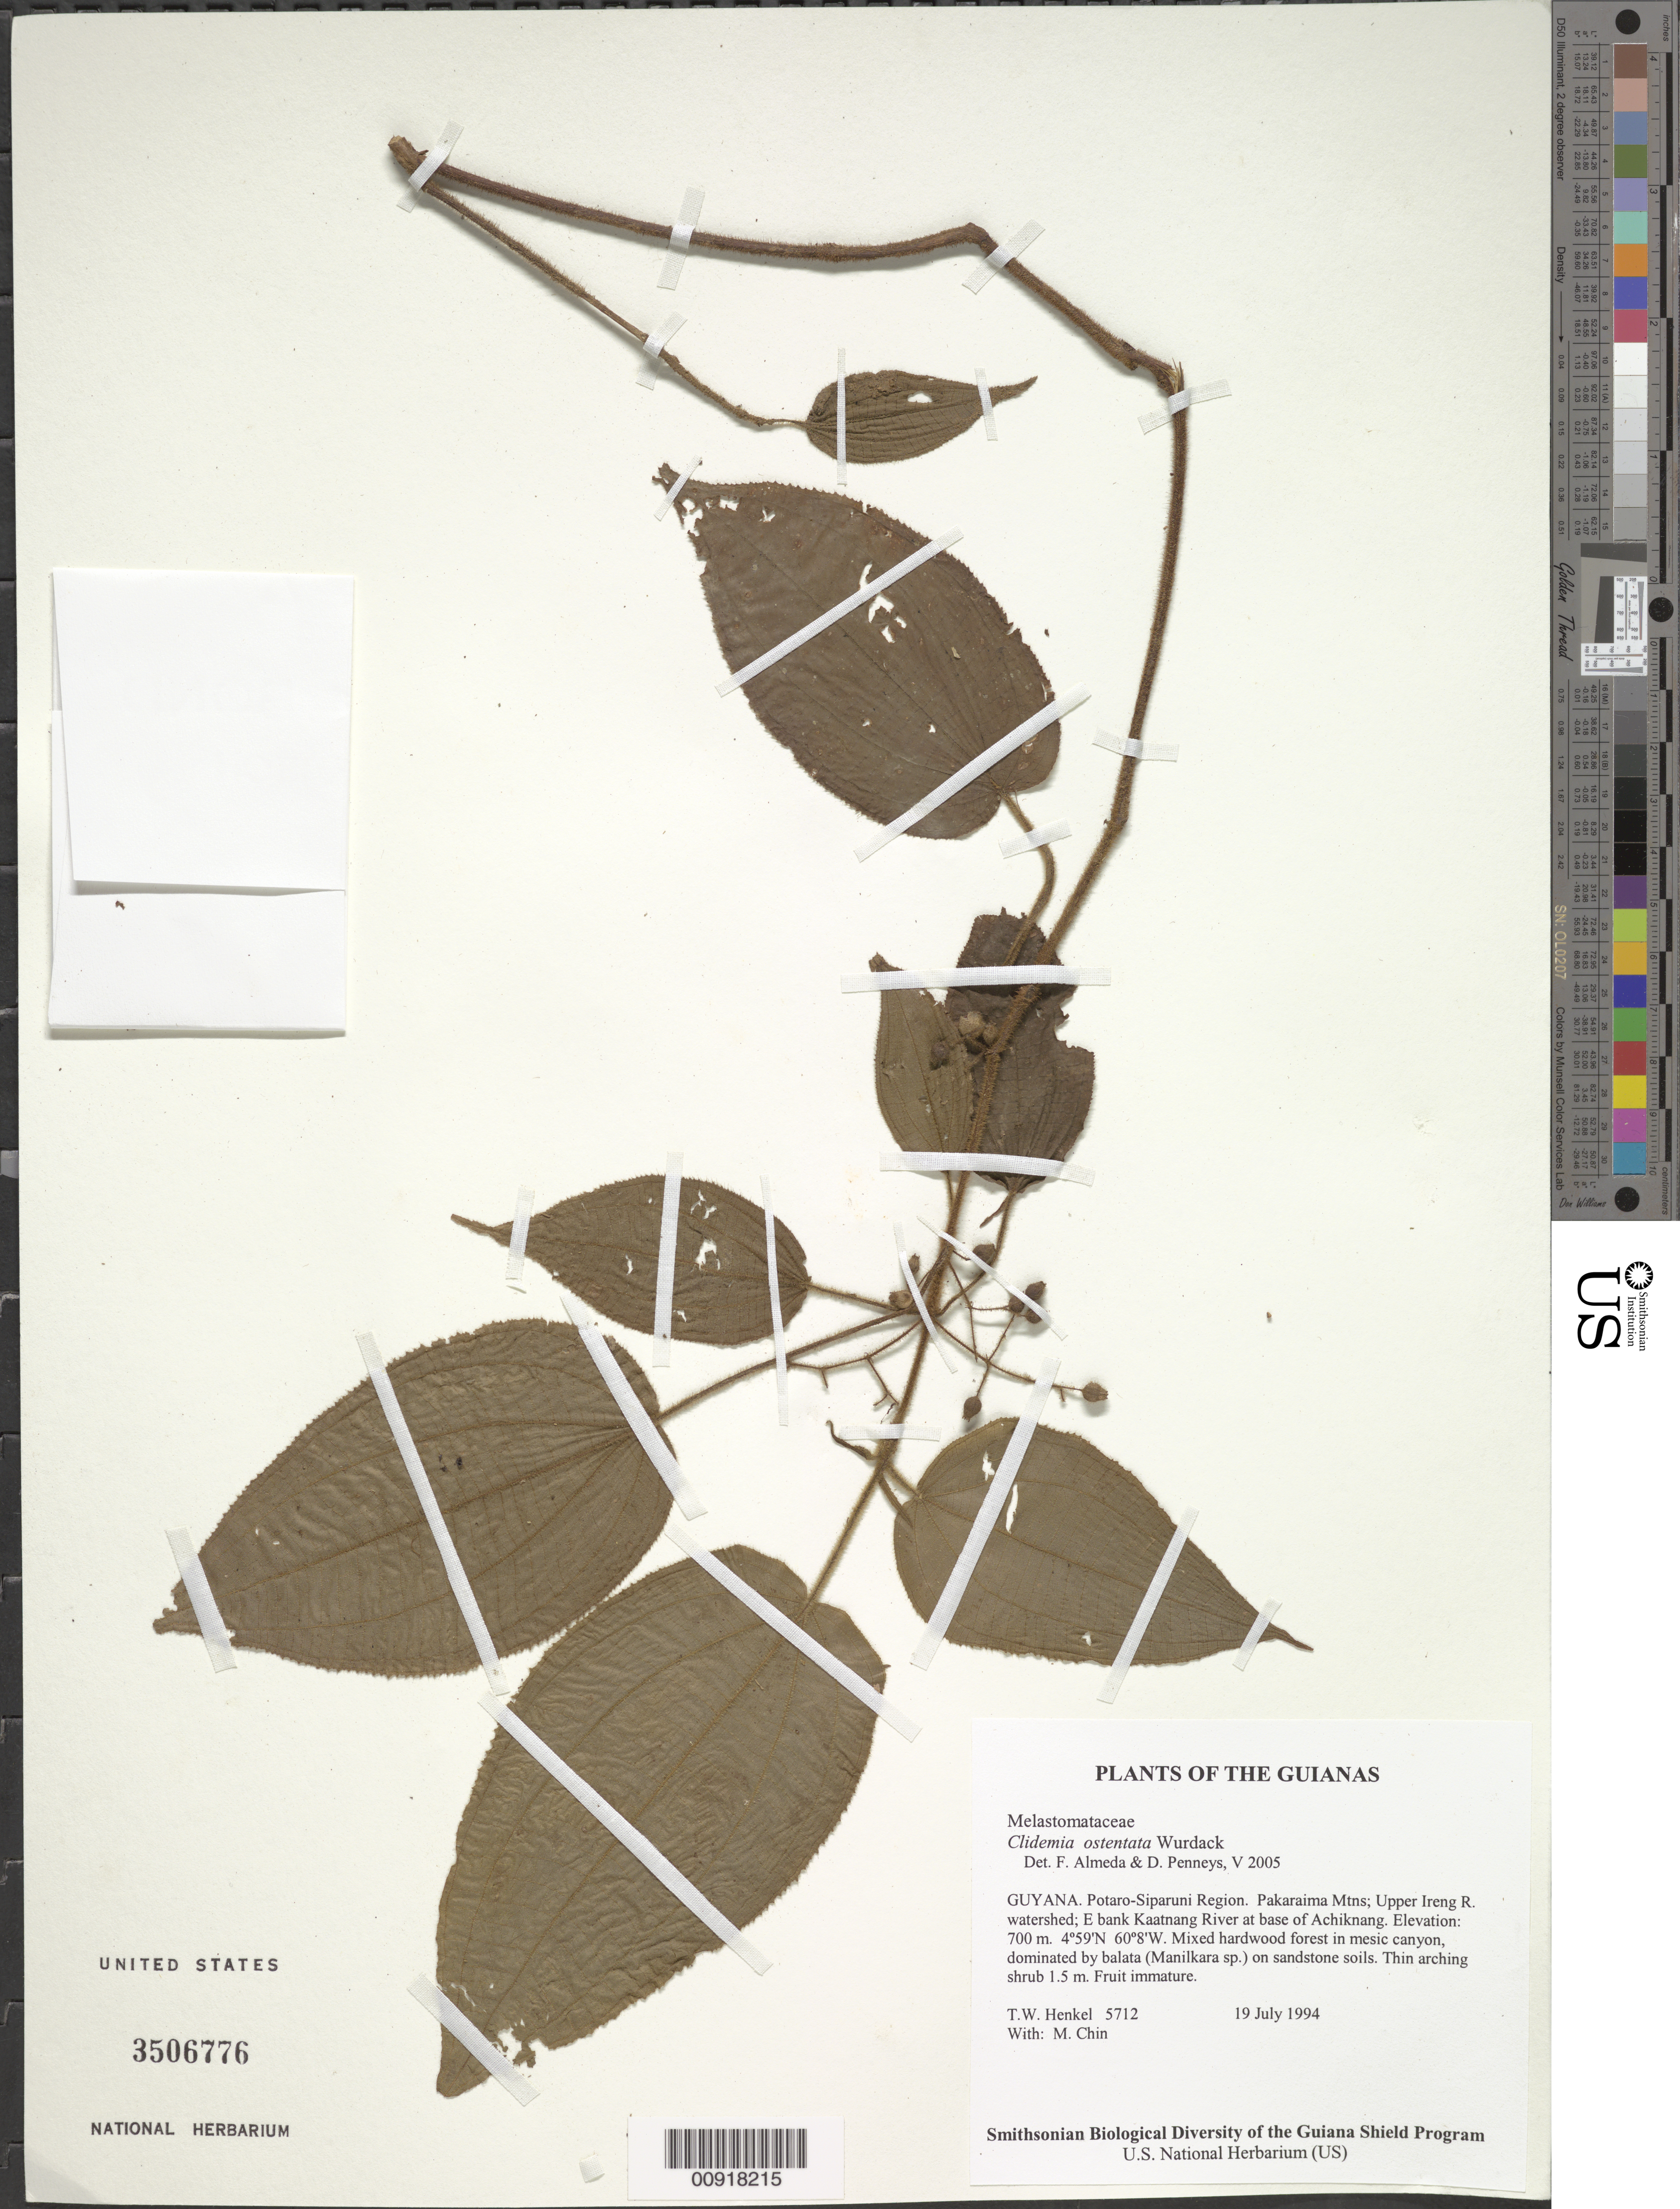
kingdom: Plantae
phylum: Tracheophyta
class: Magnoliopsida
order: Myrtales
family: Melastomataceae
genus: Clidemia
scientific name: Clidemia ostentata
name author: Wurdack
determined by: Almeda, F.; Penneys, D. S.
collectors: T. Henkel & M. Chin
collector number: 5712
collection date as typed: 19 July 1994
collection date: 1994-07-19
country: Guyana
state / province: Potaro-Siparuni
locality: Pakaraima Mtns; Upper Ireng R. watershed; E bank Kaatnang River at base of Achiknang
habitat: Mixed hardwood forest in mesic canyon, dominated by balata (Manilkara sp.) on sandstone soils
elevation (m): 700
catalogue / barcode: US 3506776